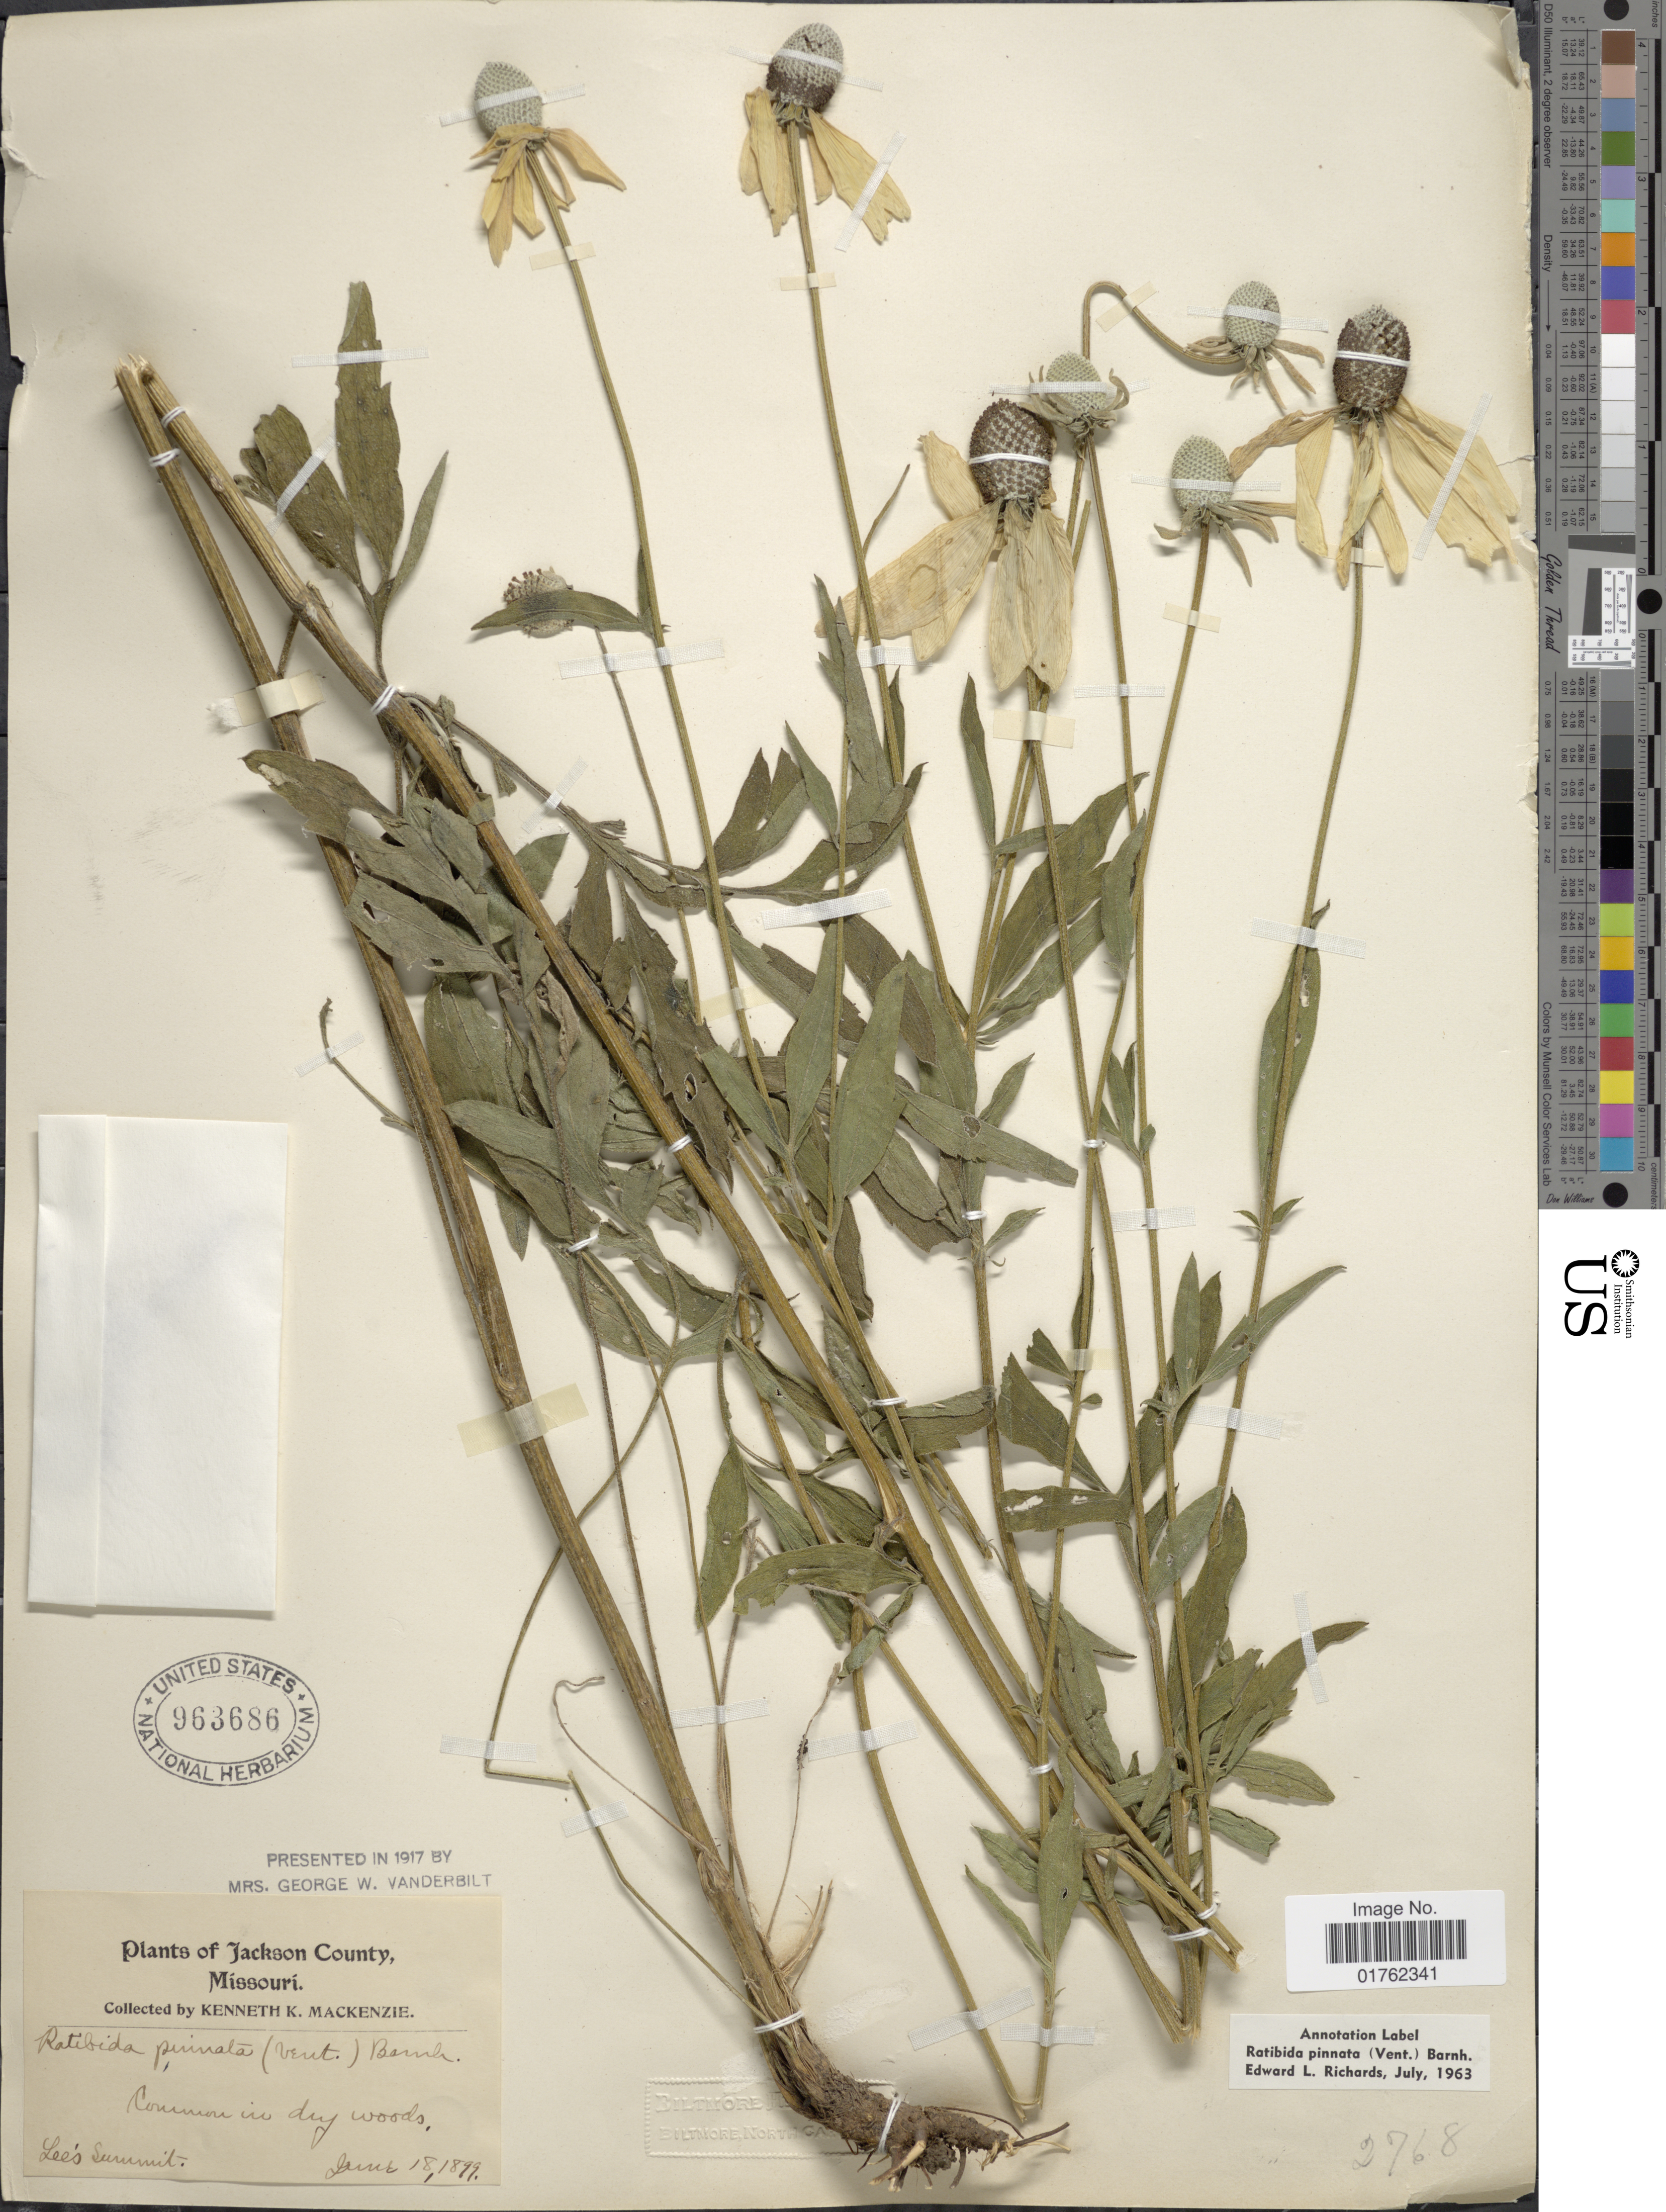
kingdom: Plantae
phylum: Tracheophyta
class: Magnoliopsida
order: Asterales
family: Asteraceae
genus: Ratibida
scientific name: Ratibida pinnata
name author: (Vent.) Barnhart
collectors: K. K. Mackenzie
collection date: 1899-06-18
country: United States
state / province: Missouri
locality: Jackson County, Lees summit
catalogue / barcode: US 963686